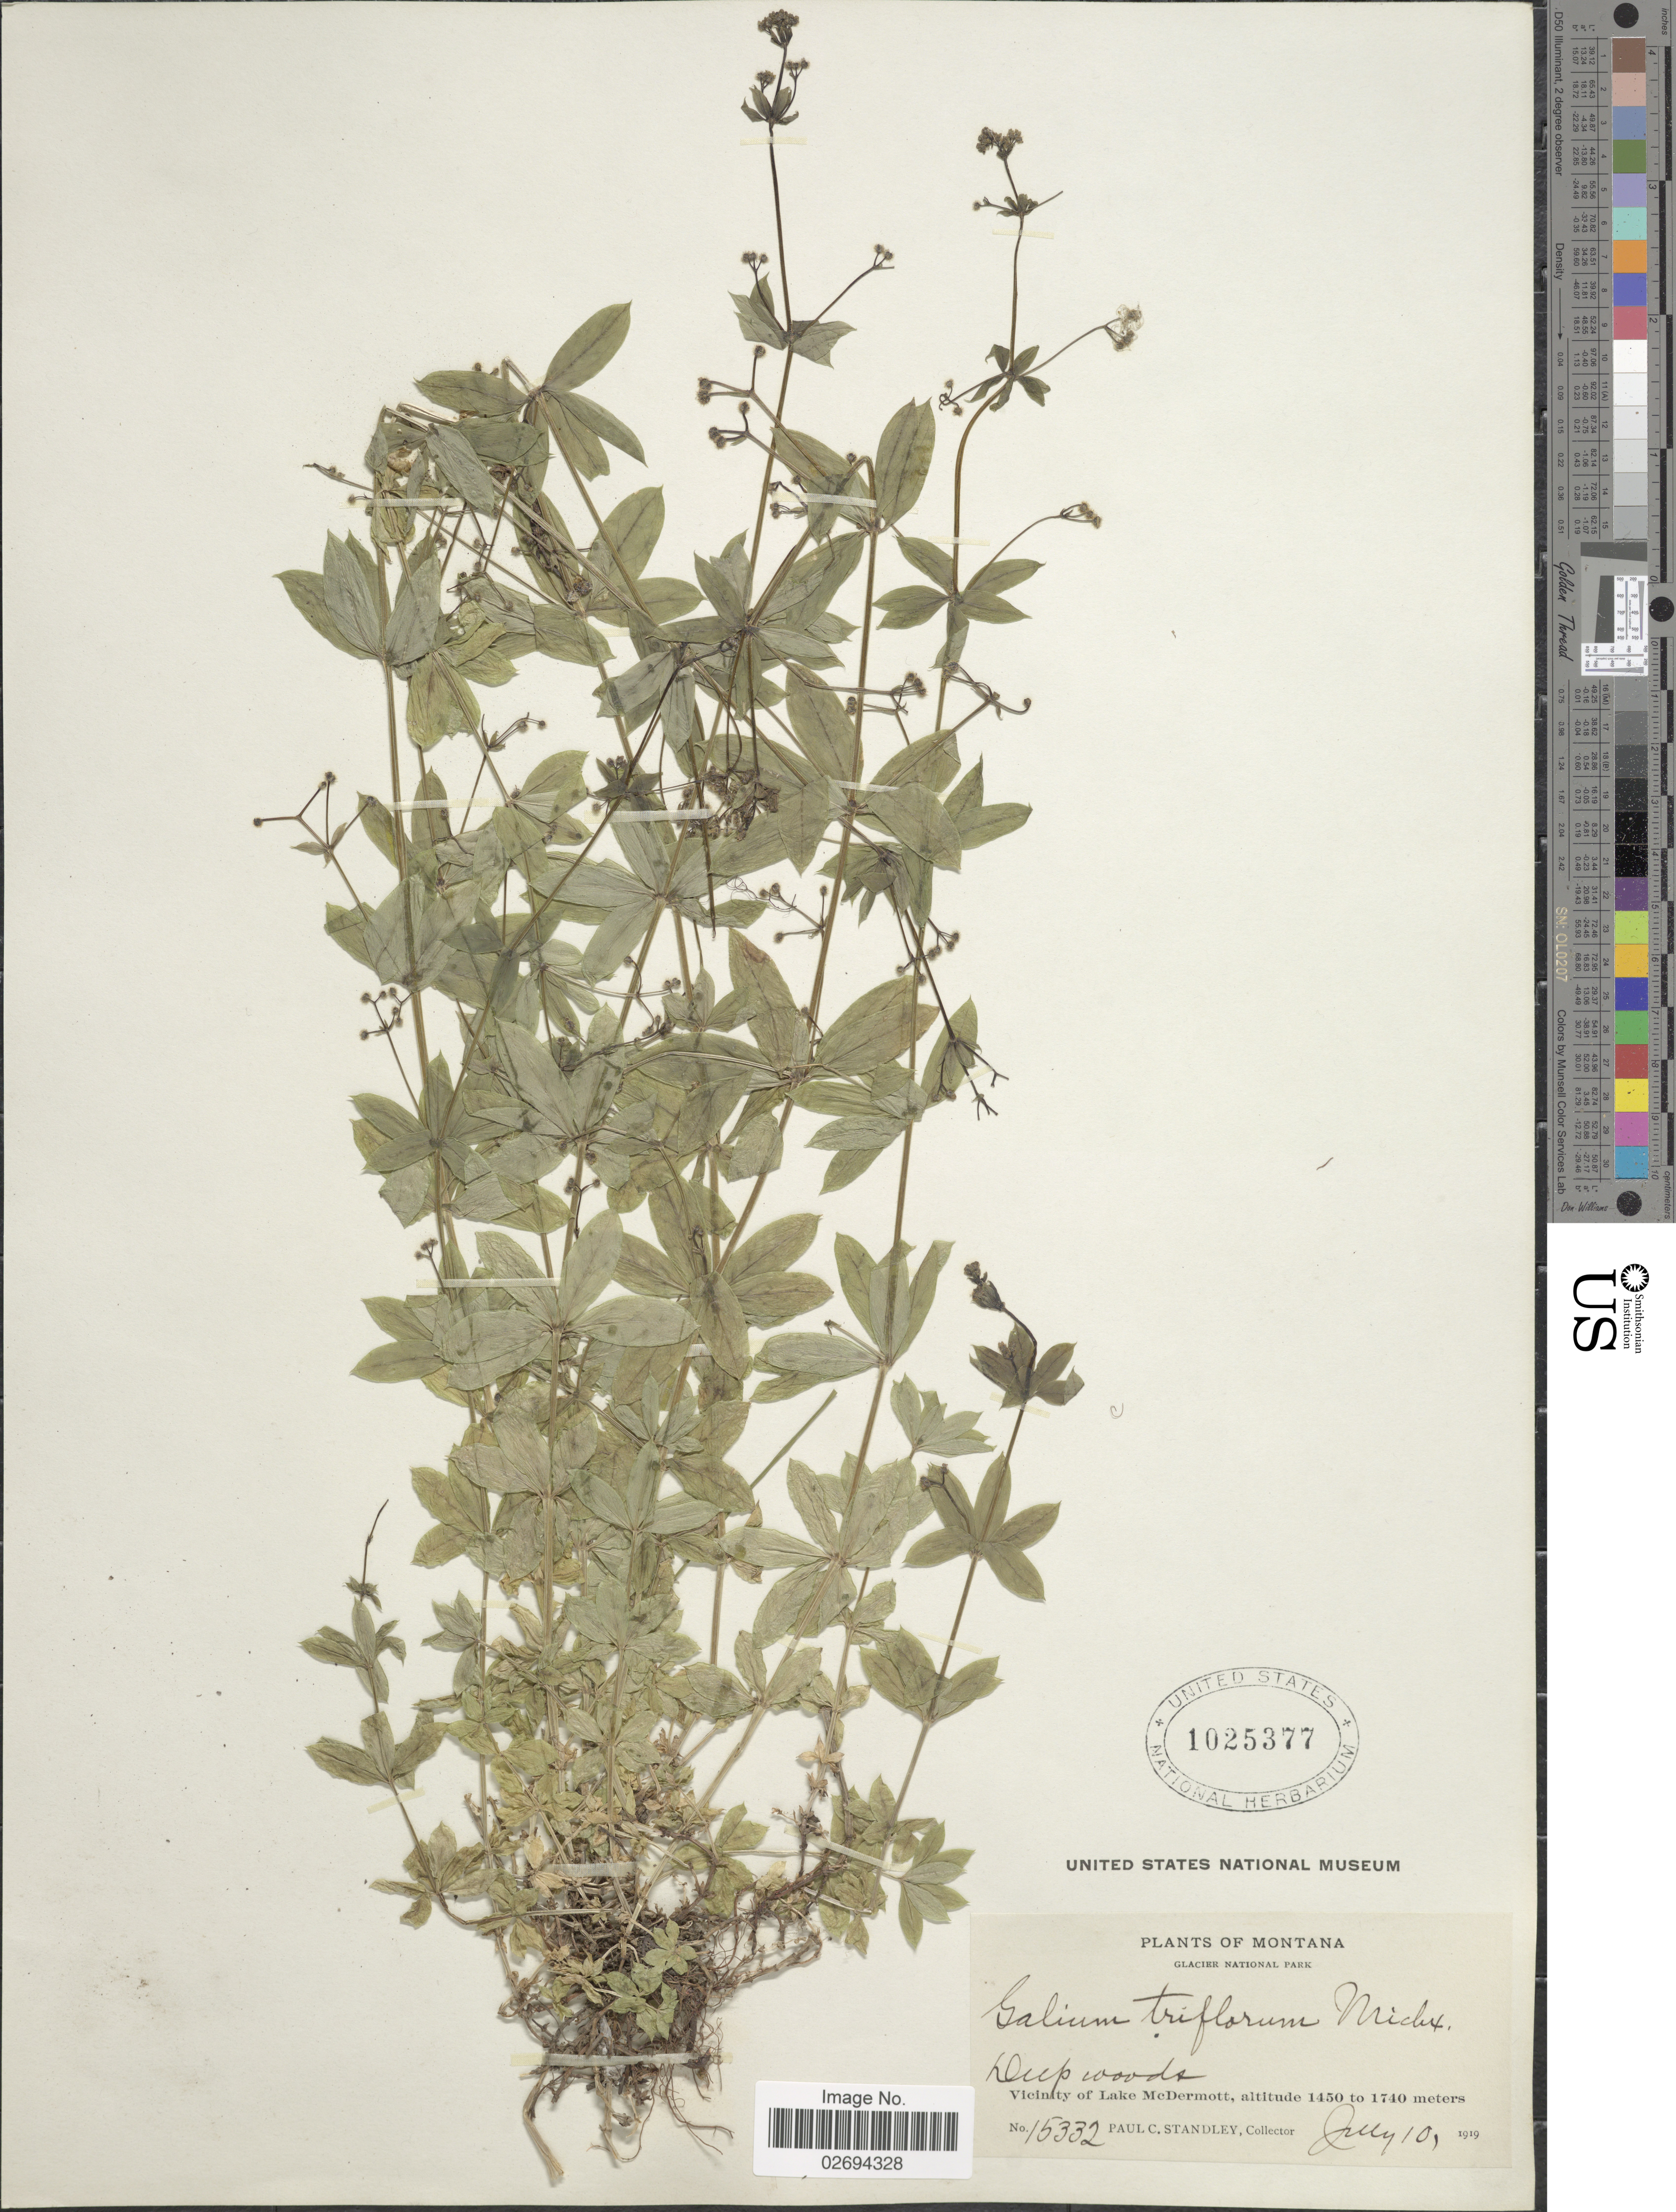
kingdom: Plantae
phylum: Tracheophyta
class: Magnoliopsida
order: Gentianales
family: Rubiaceae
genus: Galium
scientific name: Galium triflorum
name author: Michx.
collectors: P. C. Standley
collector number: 15332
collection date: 1919-07-10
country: United States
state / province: Montana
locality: Glacier National Park. Vicinity of Lake McDermott.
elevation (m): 1450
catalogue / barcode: US 1025377